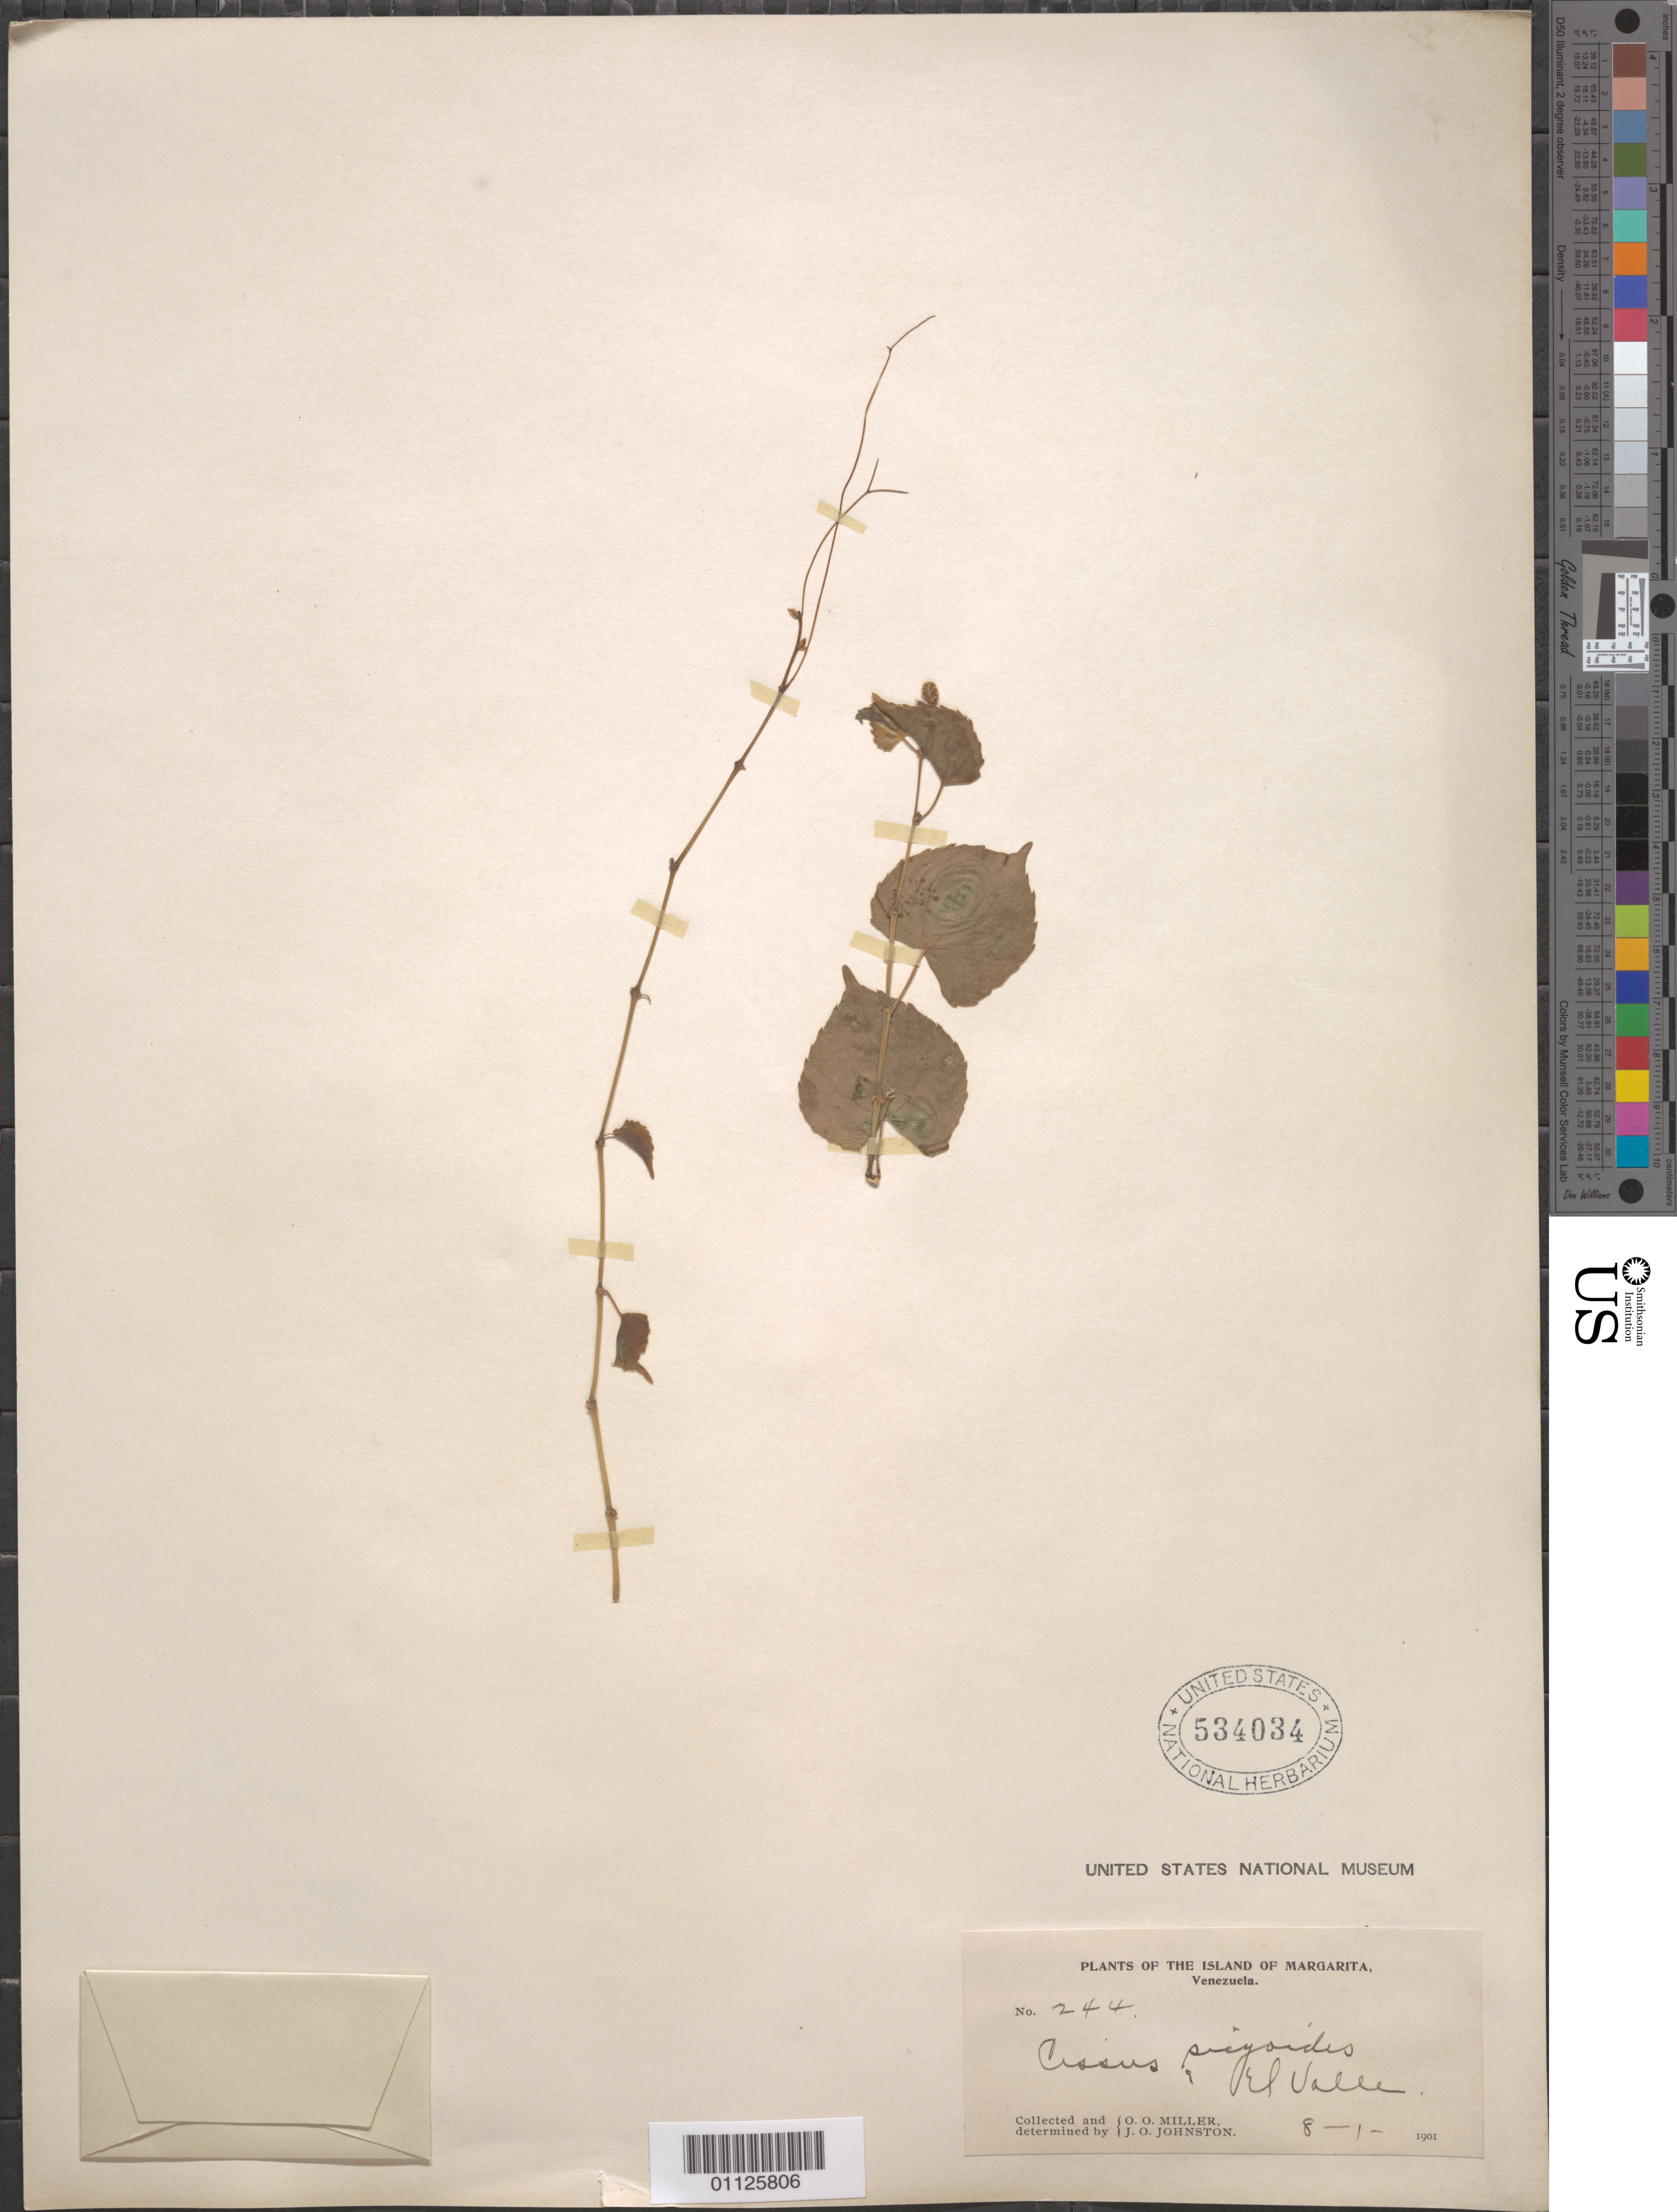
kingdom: Plantae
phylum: Tracheophyta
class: Magnoliopsida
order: Vitales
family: Vitaceae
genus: Cissus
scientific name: Cissus verticillata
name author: (L.) Nicolson & C.E. Jarvis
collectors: O. O. Miller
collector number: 244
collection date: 1901-01-08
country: Venezuela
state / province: Nueva Esparta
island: Margarita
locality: Island of Margarita.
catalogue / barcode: US 534034